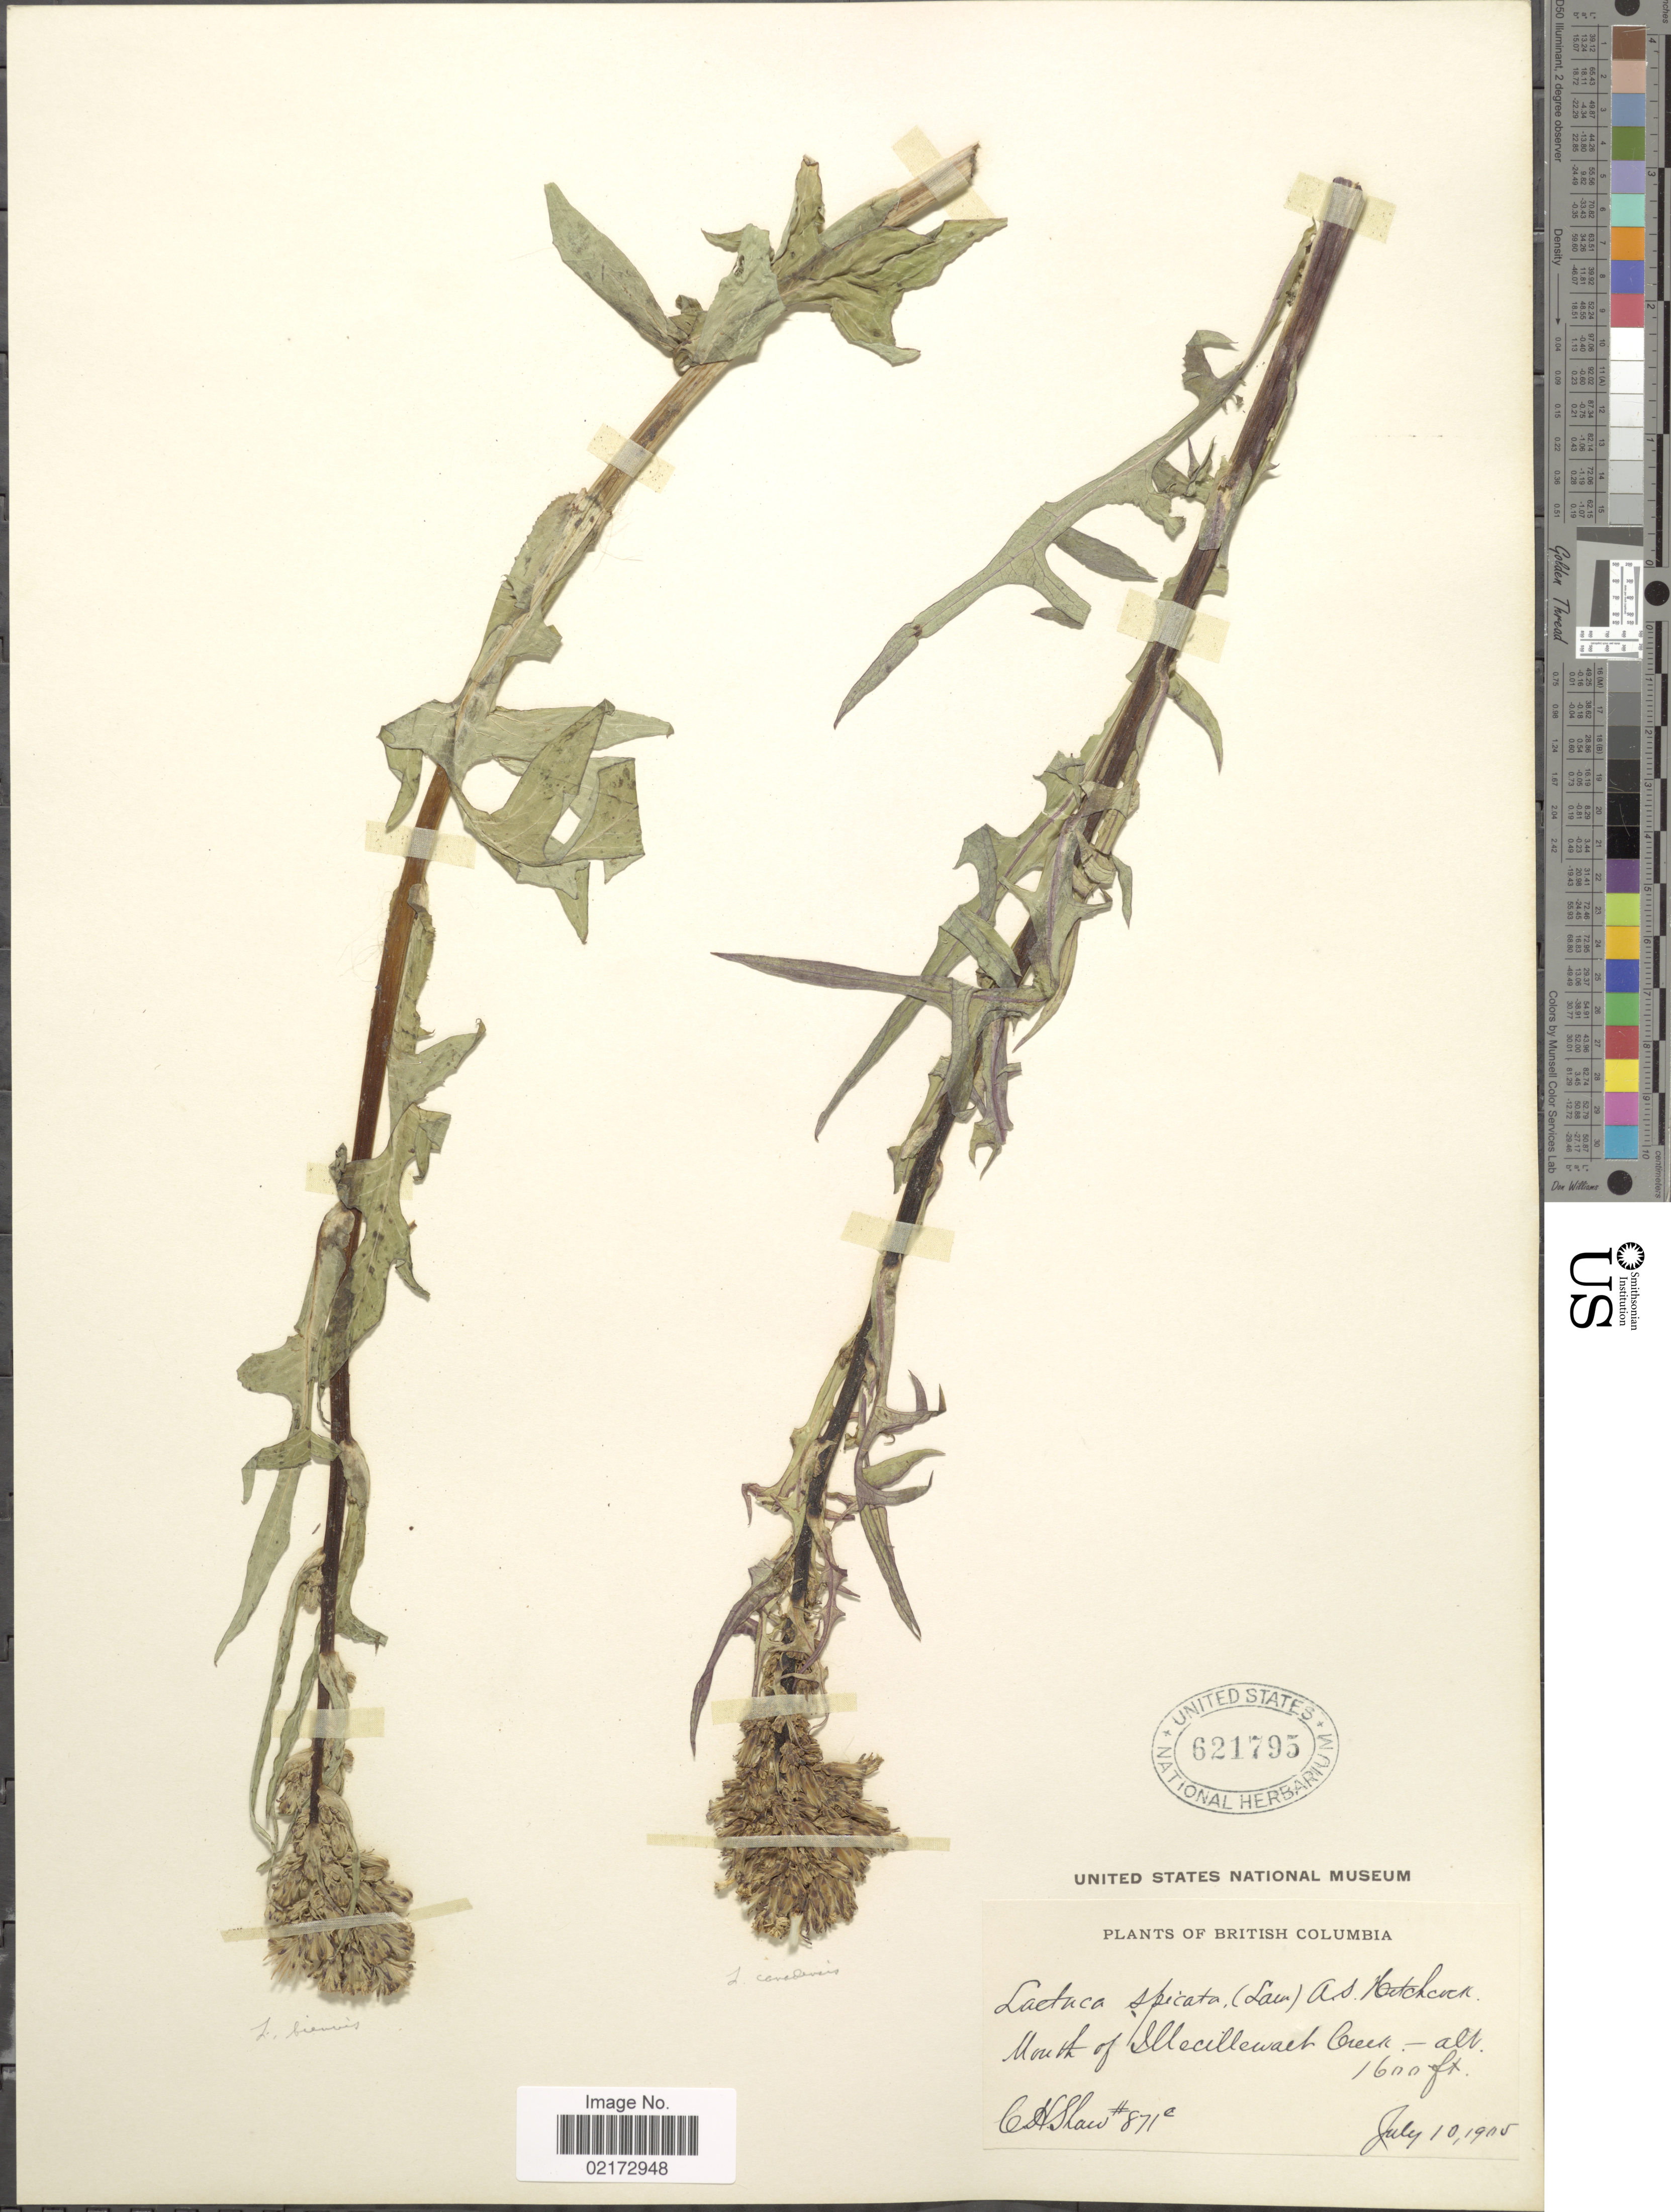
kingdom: Plantae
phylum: Tracheophyta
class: Magnoliopsida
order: Asterales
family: Asteraceae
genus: Lactuca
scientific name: Lactuca biennis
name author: (Moench) Fernald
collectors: C. H. Shaw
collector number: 871c*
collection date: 1905-07-10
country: Canada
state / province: British Columbia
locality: Mouth of Illecillewaet Creek.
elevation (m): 488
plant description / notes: Precise locality edit: Corrected "Illecillewact Creek" to "Illecillewaet Creek."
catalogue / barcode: US 621795